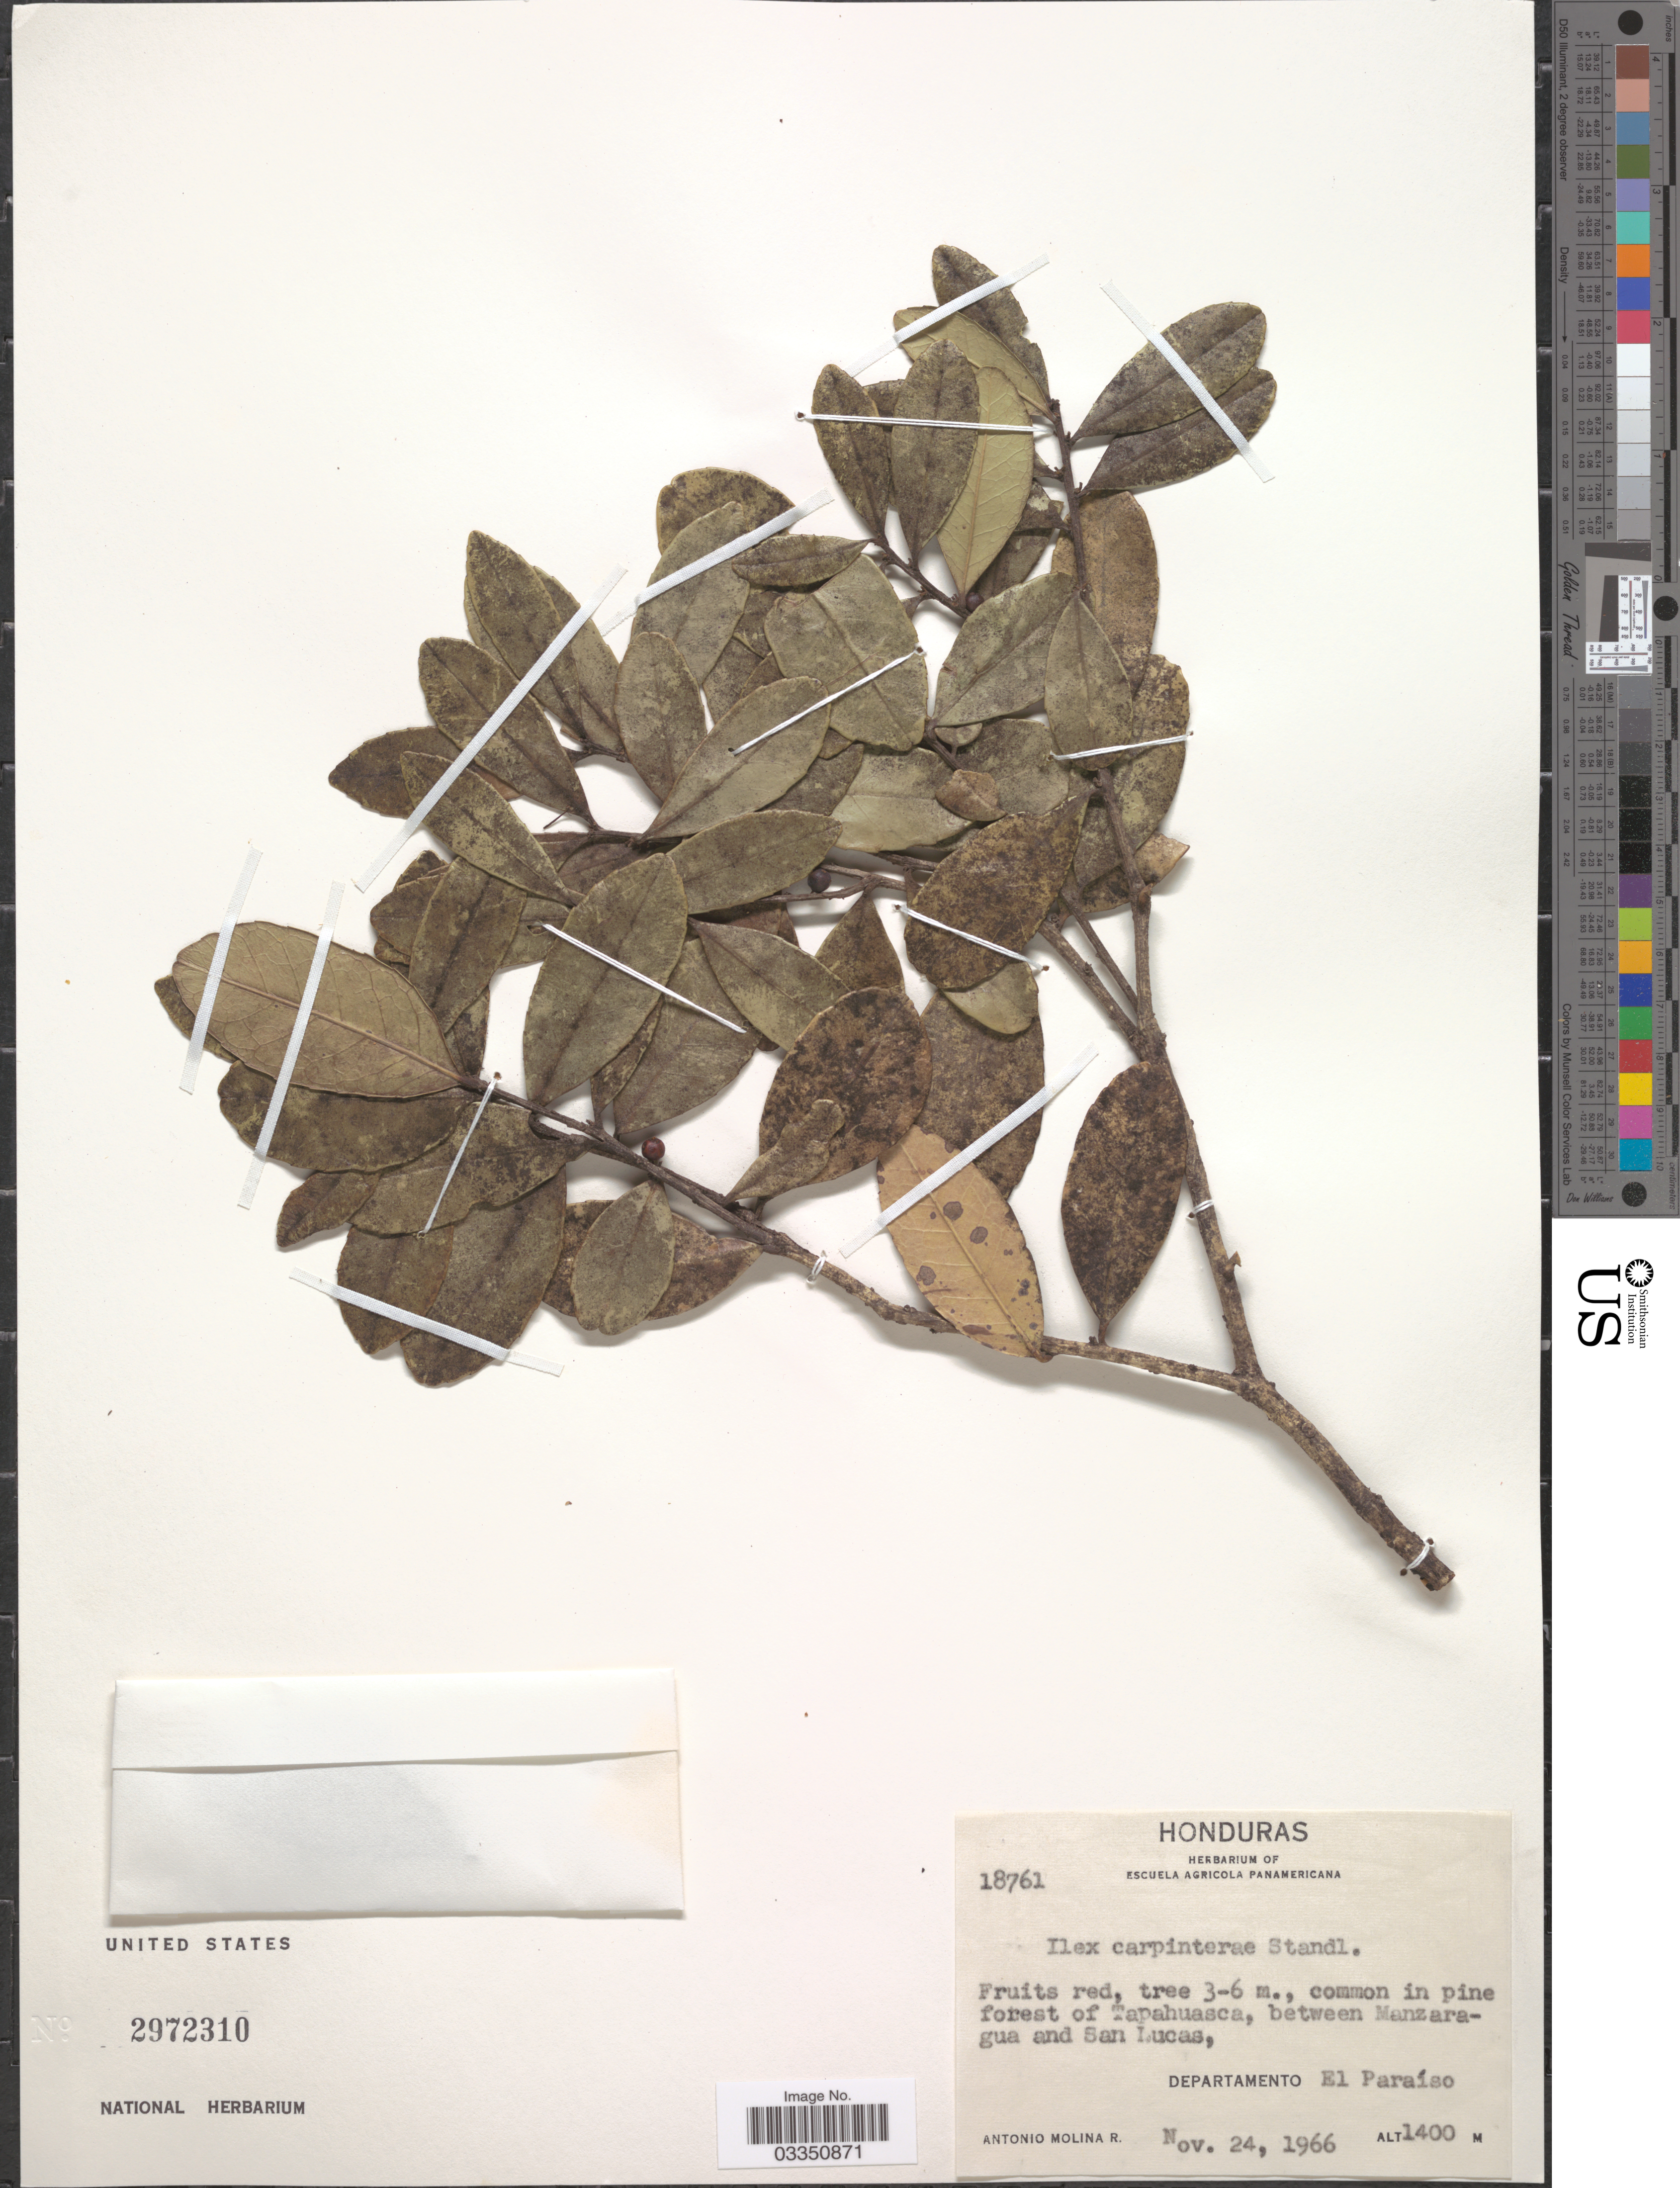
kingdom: Plantae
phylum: Tracheophyta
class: Magnoliopsida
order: Aquifoliales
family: Aquifoliaceae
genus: Ilex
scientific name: Ilex discolor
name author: Hemsl.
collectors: A. Molina R.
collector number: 18761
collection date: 1966-11-24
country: Honduras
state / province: El Paraíso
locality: Common in pine forest of Tapahuasca, between Manzaragua and San Lucas, Departamento El Paraíso.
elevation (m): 1400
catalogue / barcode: US 2972310